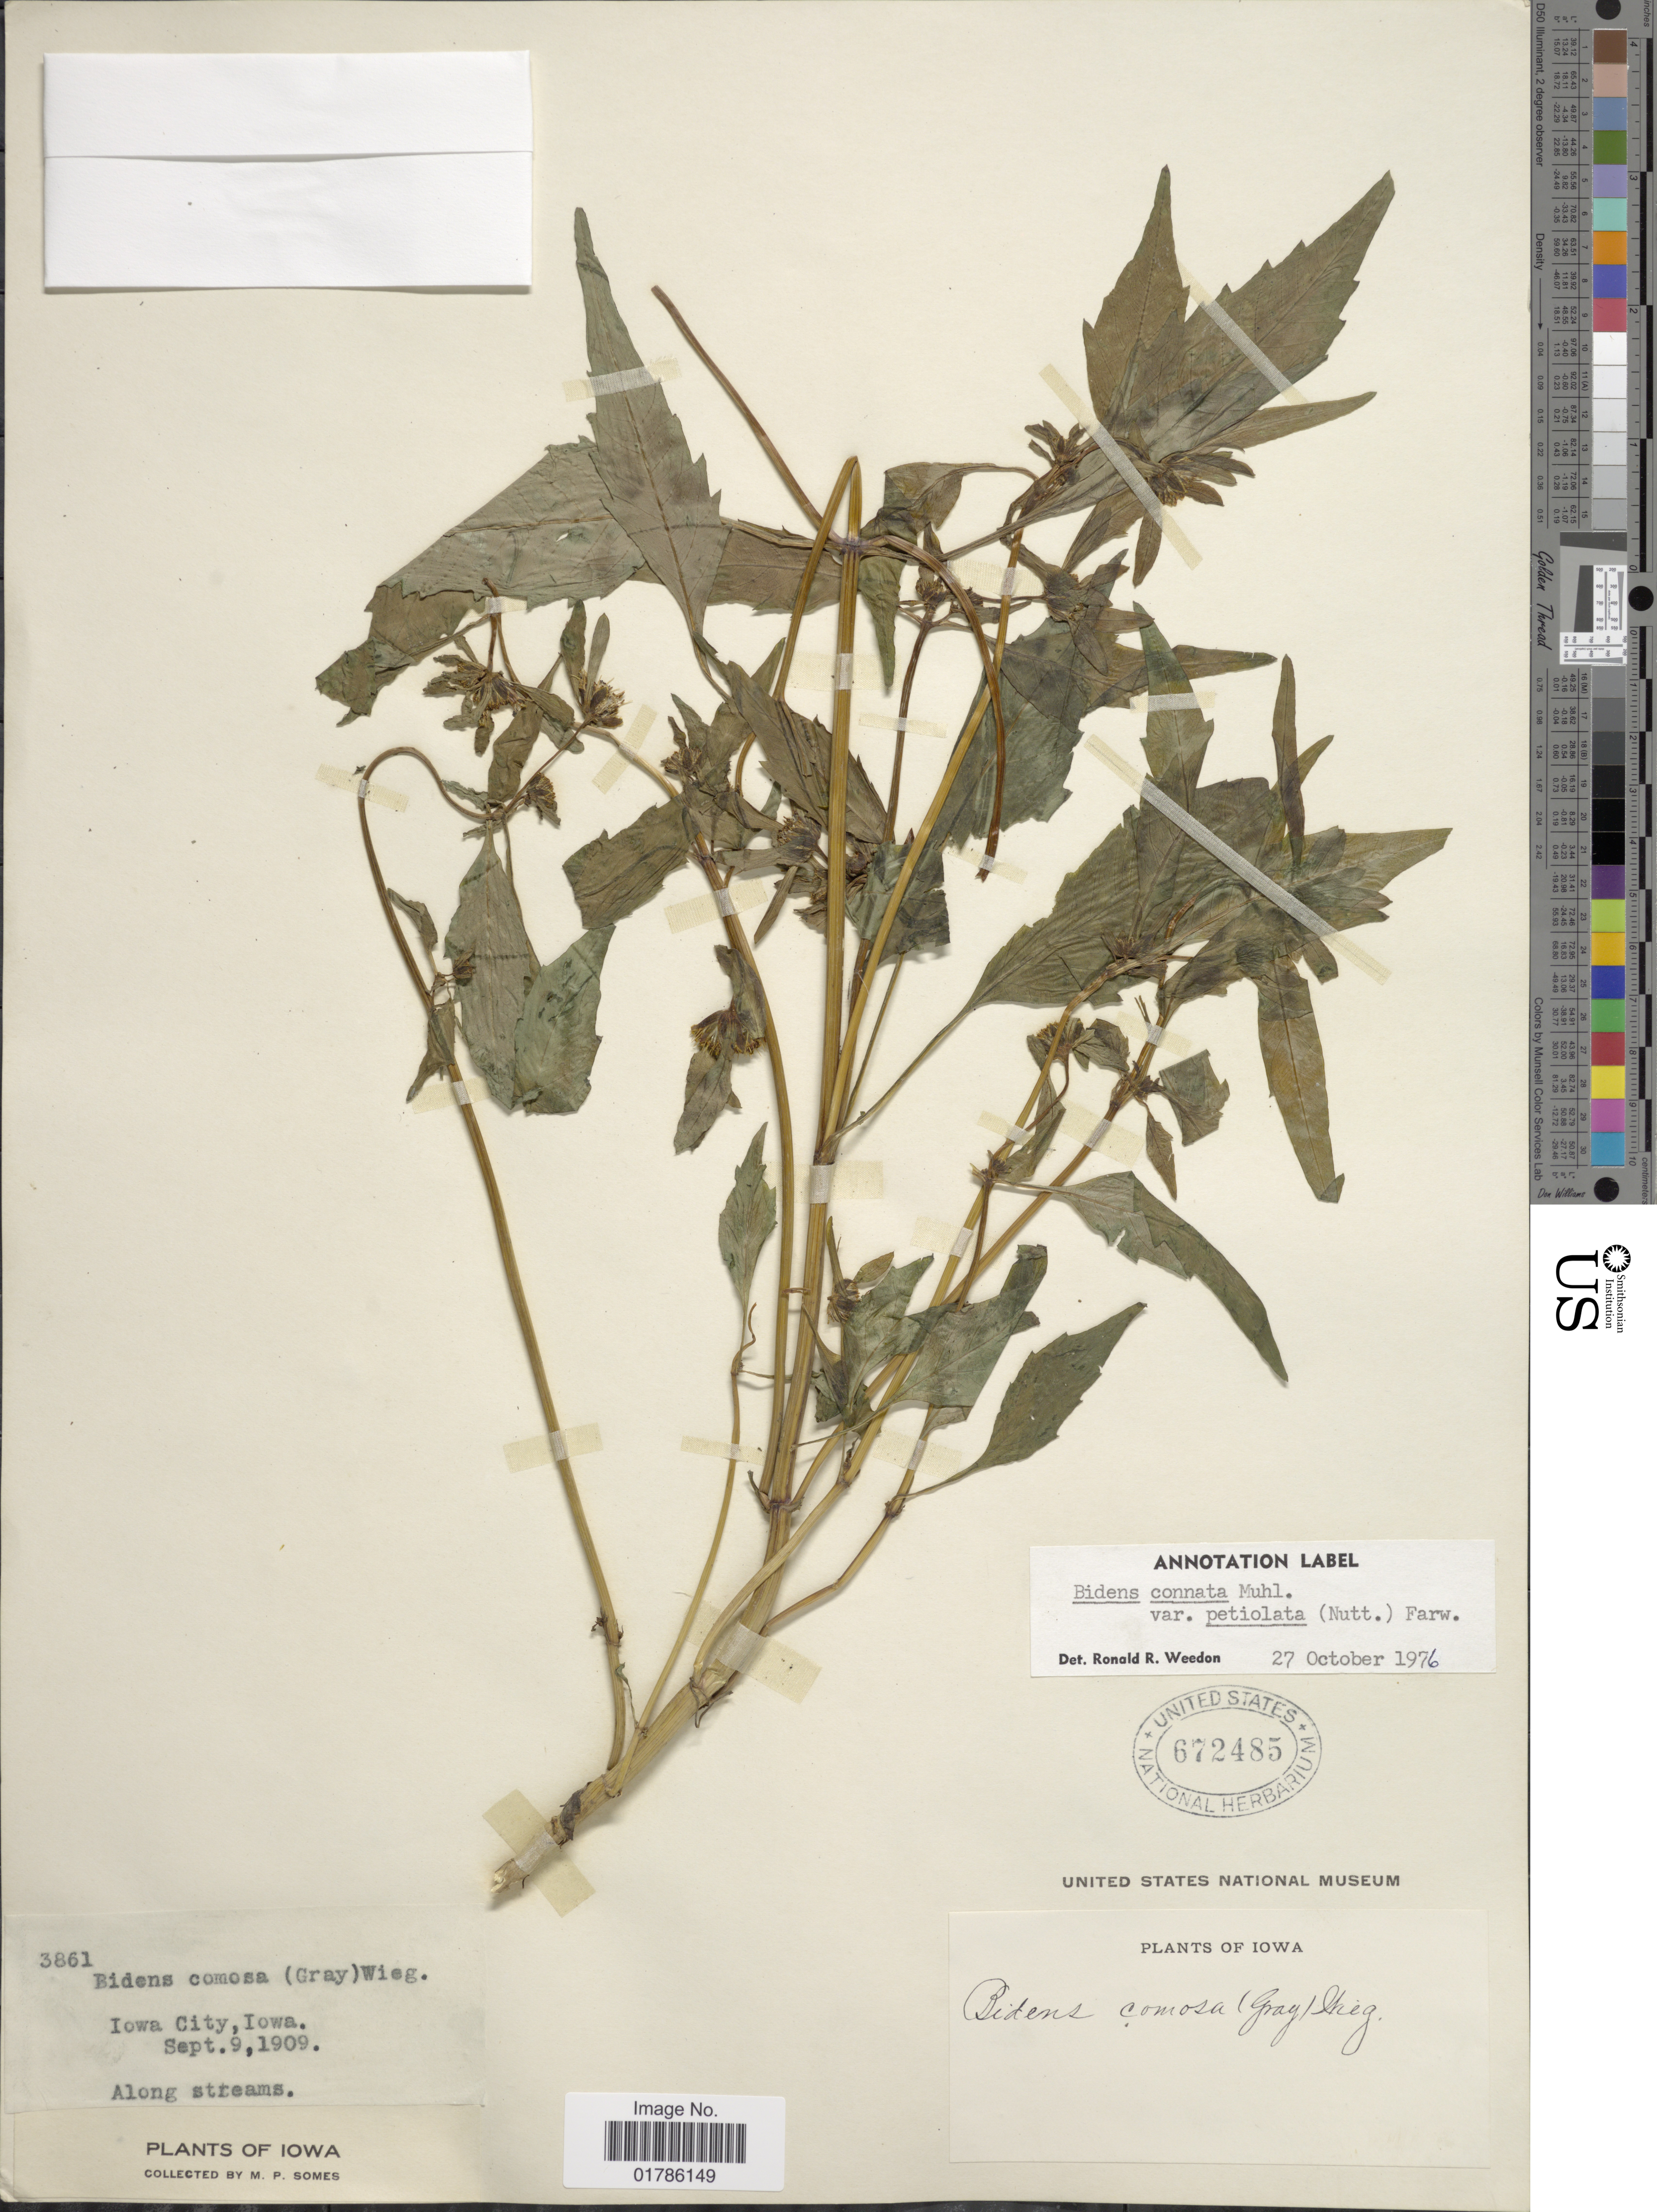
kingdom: Plantae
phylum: Tracheophyta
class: Magnoliopsida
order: Asterales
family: Asteraceae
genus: Bidens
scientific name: Bidens connata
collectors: M. Somes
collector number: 3861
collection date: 1909-09-09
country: United States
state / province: Iowa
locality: Iowa City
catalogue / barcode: US 672485